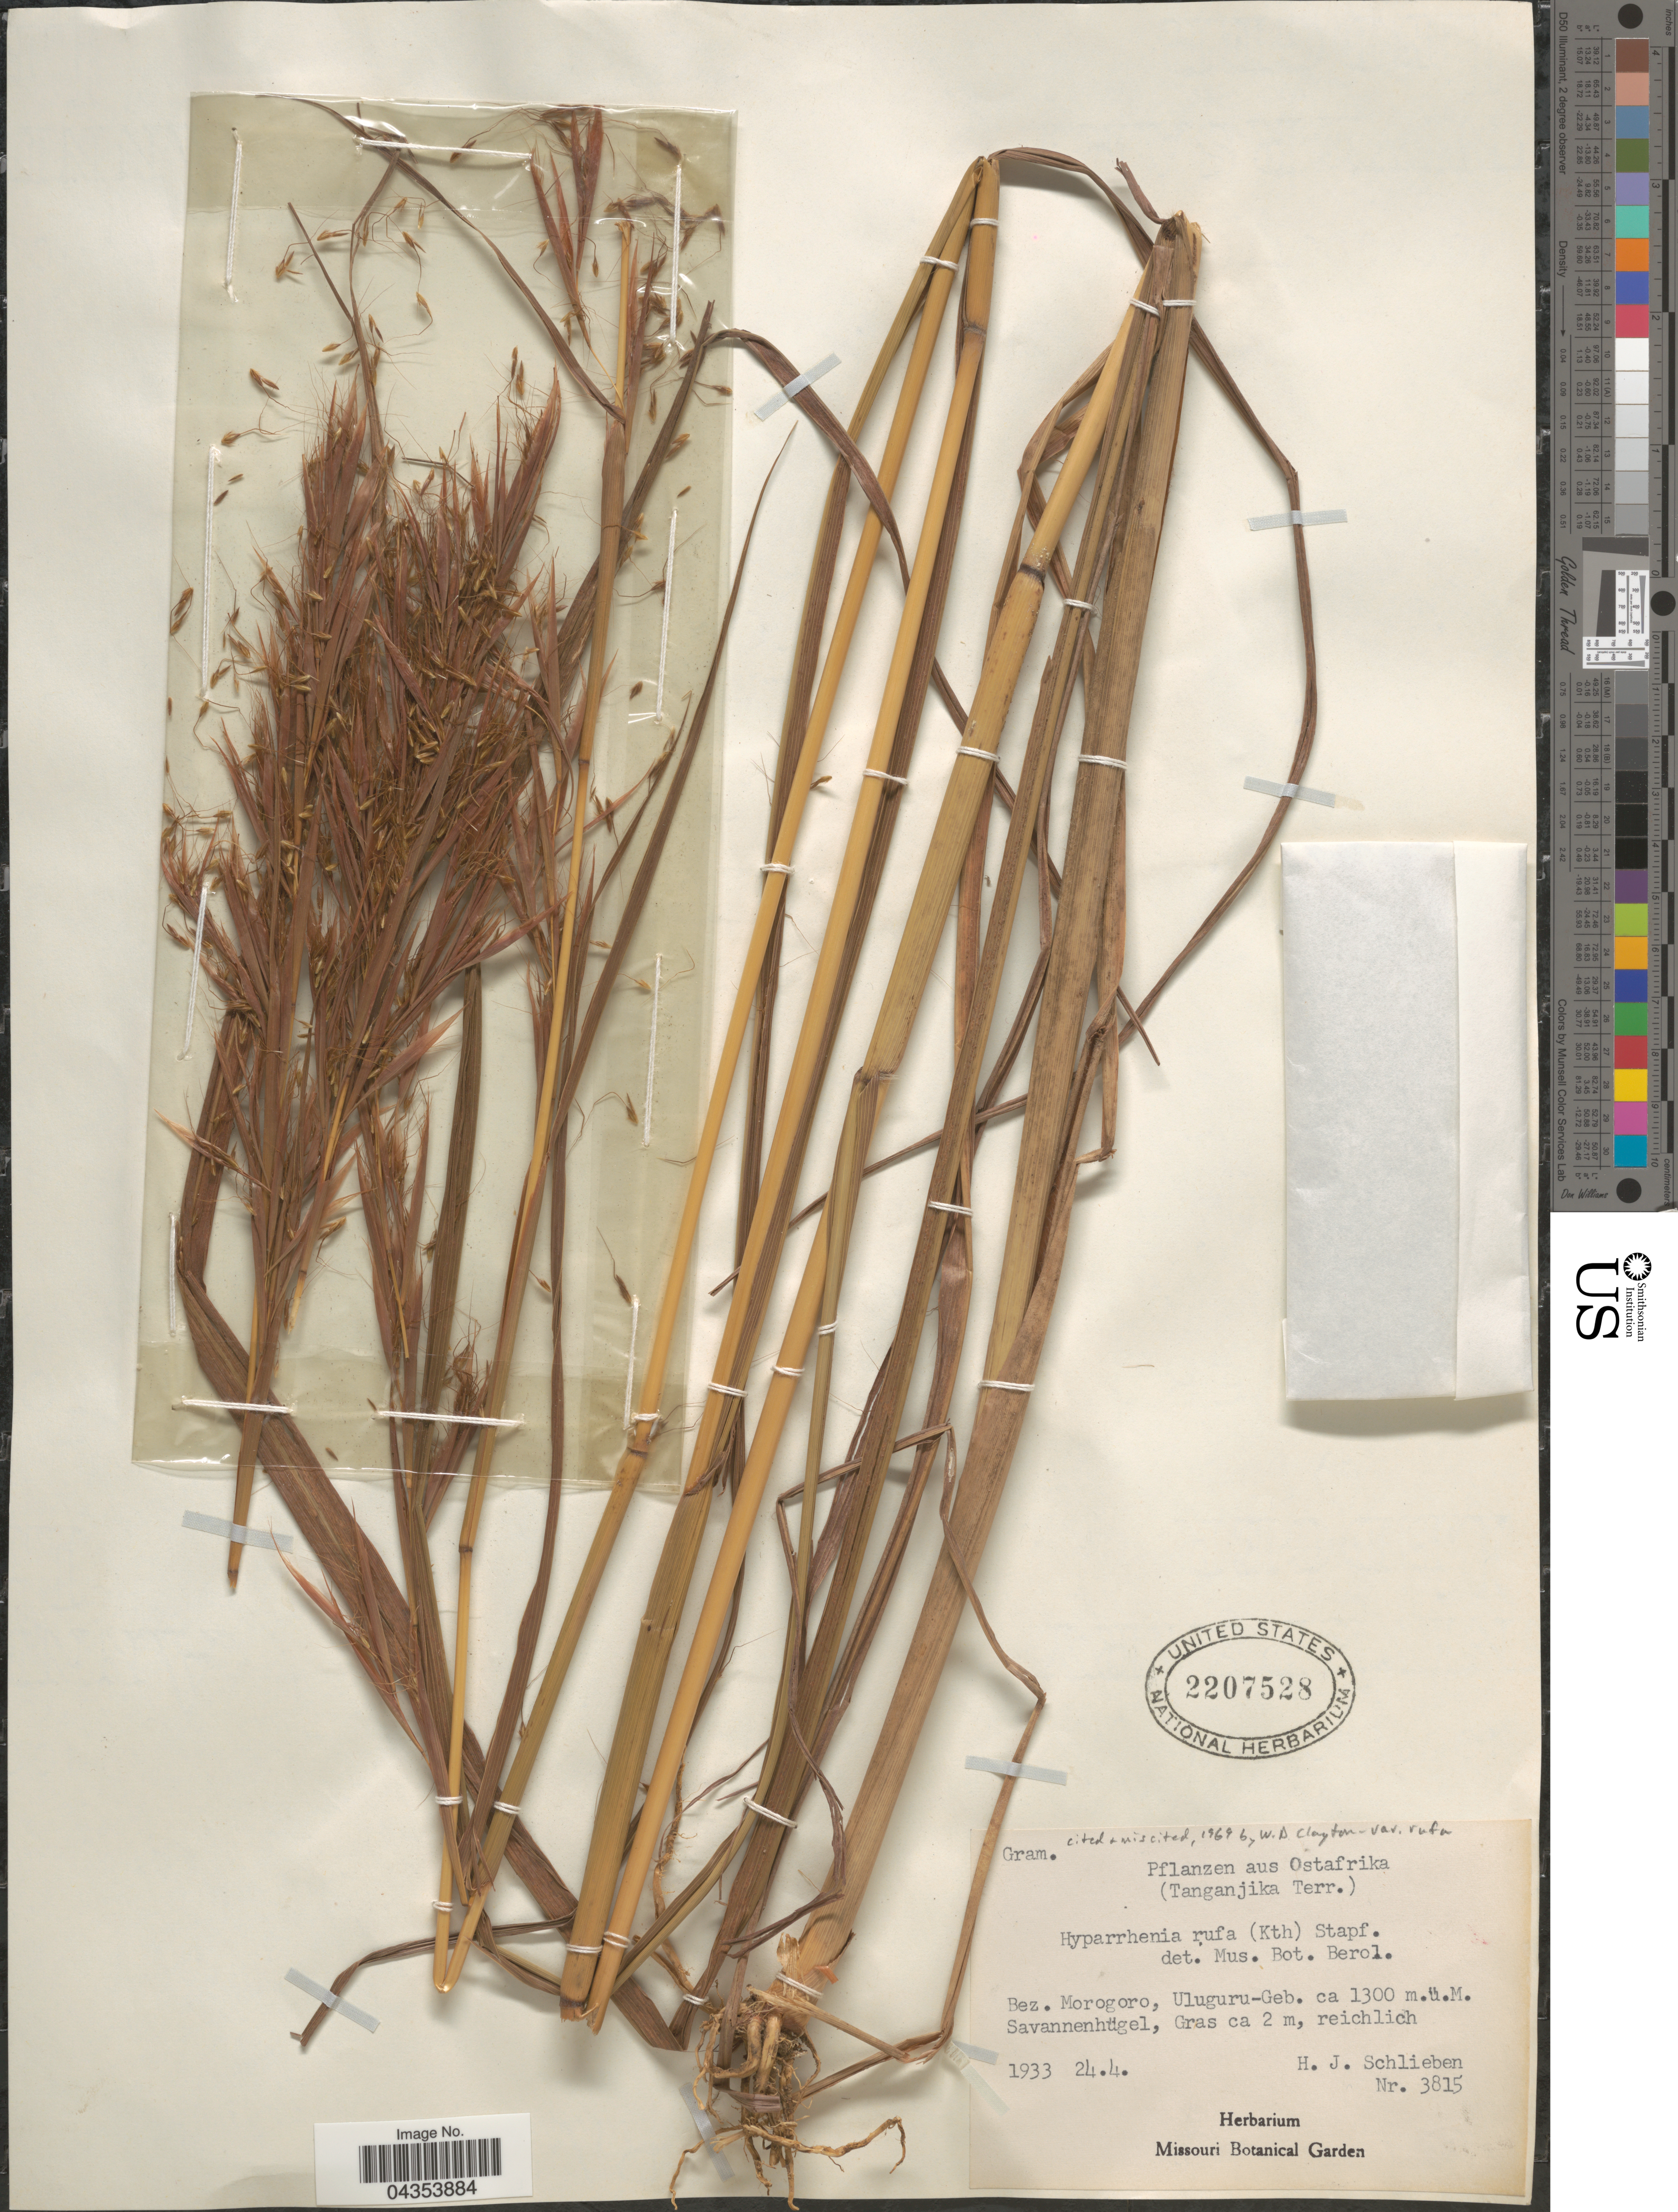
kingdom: Plantae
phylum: Tracheophyta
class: Liliopsida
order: Poales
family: Poaceae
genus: Hyparrhenia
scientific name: Hyparrhenia rufa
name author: (Nees) Stapf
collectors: H. J. Schlieben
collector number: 3815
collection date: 1933-04-24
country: Tanzania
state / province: Morogoro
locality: Aus Ostafrika. Bez. Morogoro, Uluguru-Geb.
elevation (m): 1300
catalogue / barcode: US 2207528